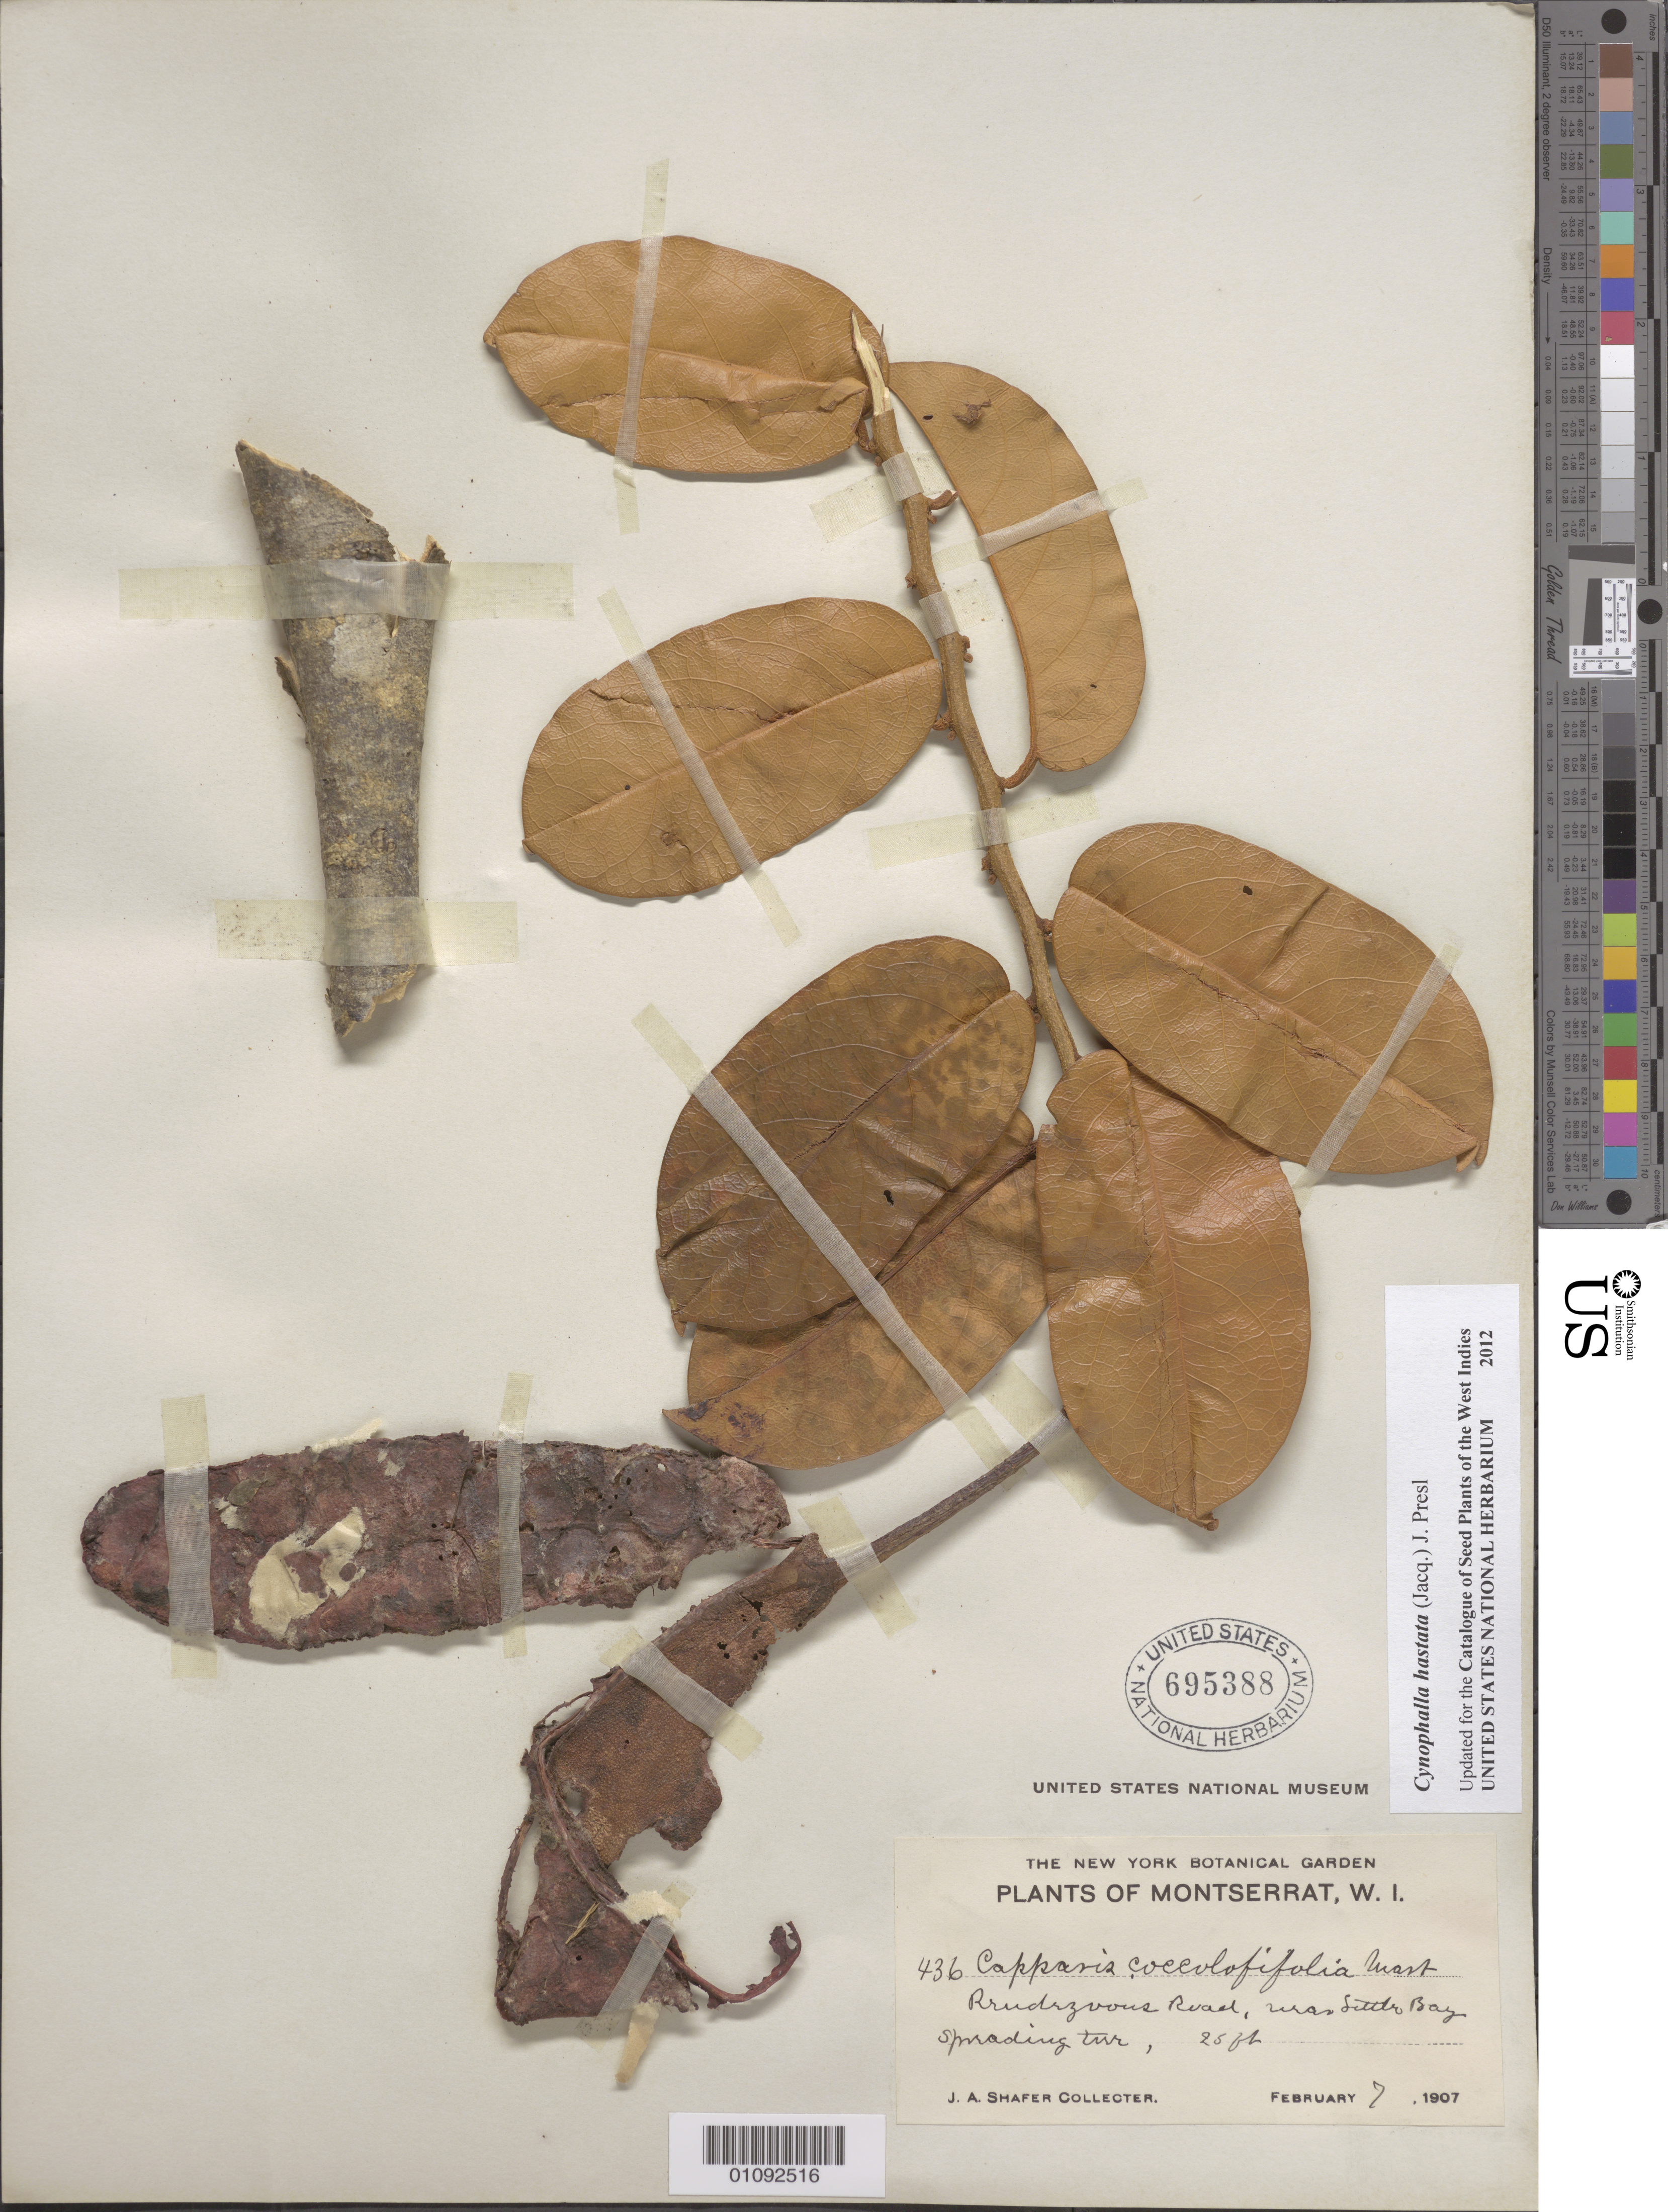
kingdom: Plantae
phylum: Tracheophyta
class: Magnoliopsida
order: Brassicales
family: Capparaceae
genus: Cynophalla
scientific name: Cynophalla hastata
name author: (Jacq.) J. Presl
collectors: J. A. Shafer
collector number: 436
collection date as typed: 07 Feb 1907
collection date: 1907-02-07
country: Montserrat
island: Montserrat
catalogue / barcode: US 695388